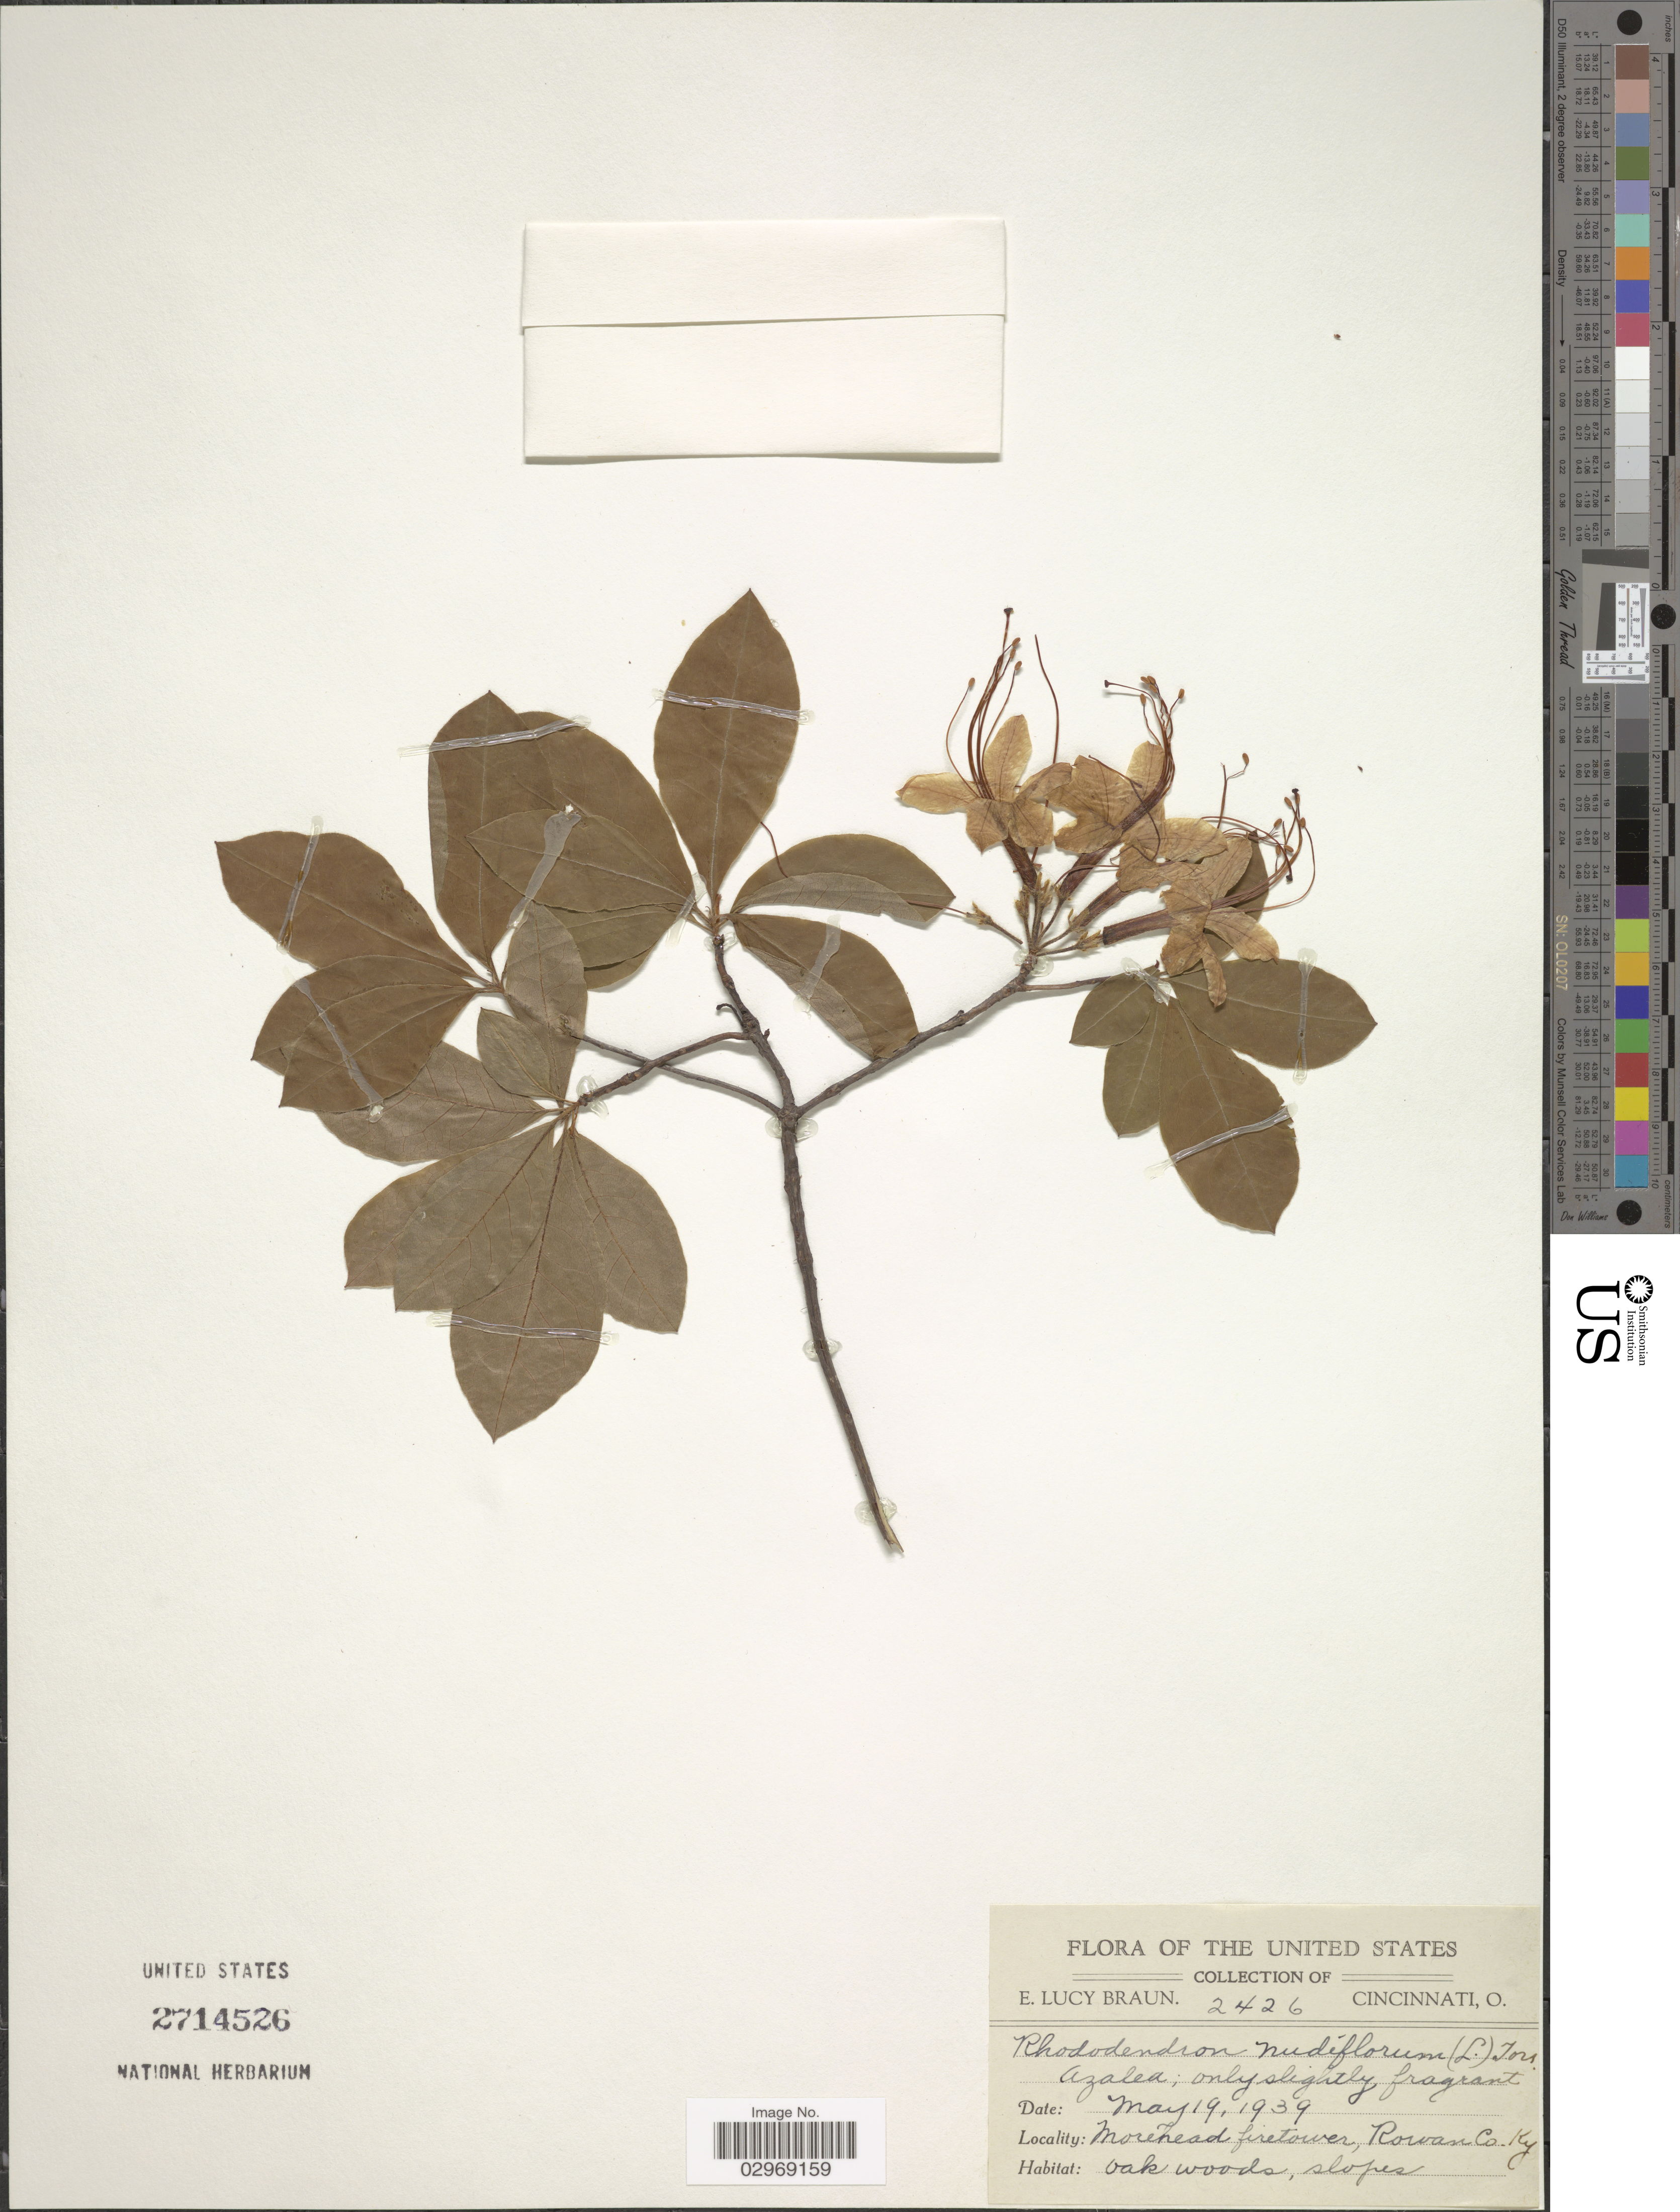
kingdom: Plantae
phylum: Tracheophyta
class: Magnoliopsida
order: Ericales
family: Ericaceae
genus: Rhododendron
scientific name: Rhododendron nudiflorum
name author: Torr.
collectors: E. L. Braun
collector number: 2426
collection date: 1939-05-19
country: United States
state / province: Kentucky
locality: Morehead firetower, Rowan Co. Ky.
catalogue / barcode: US 2714526